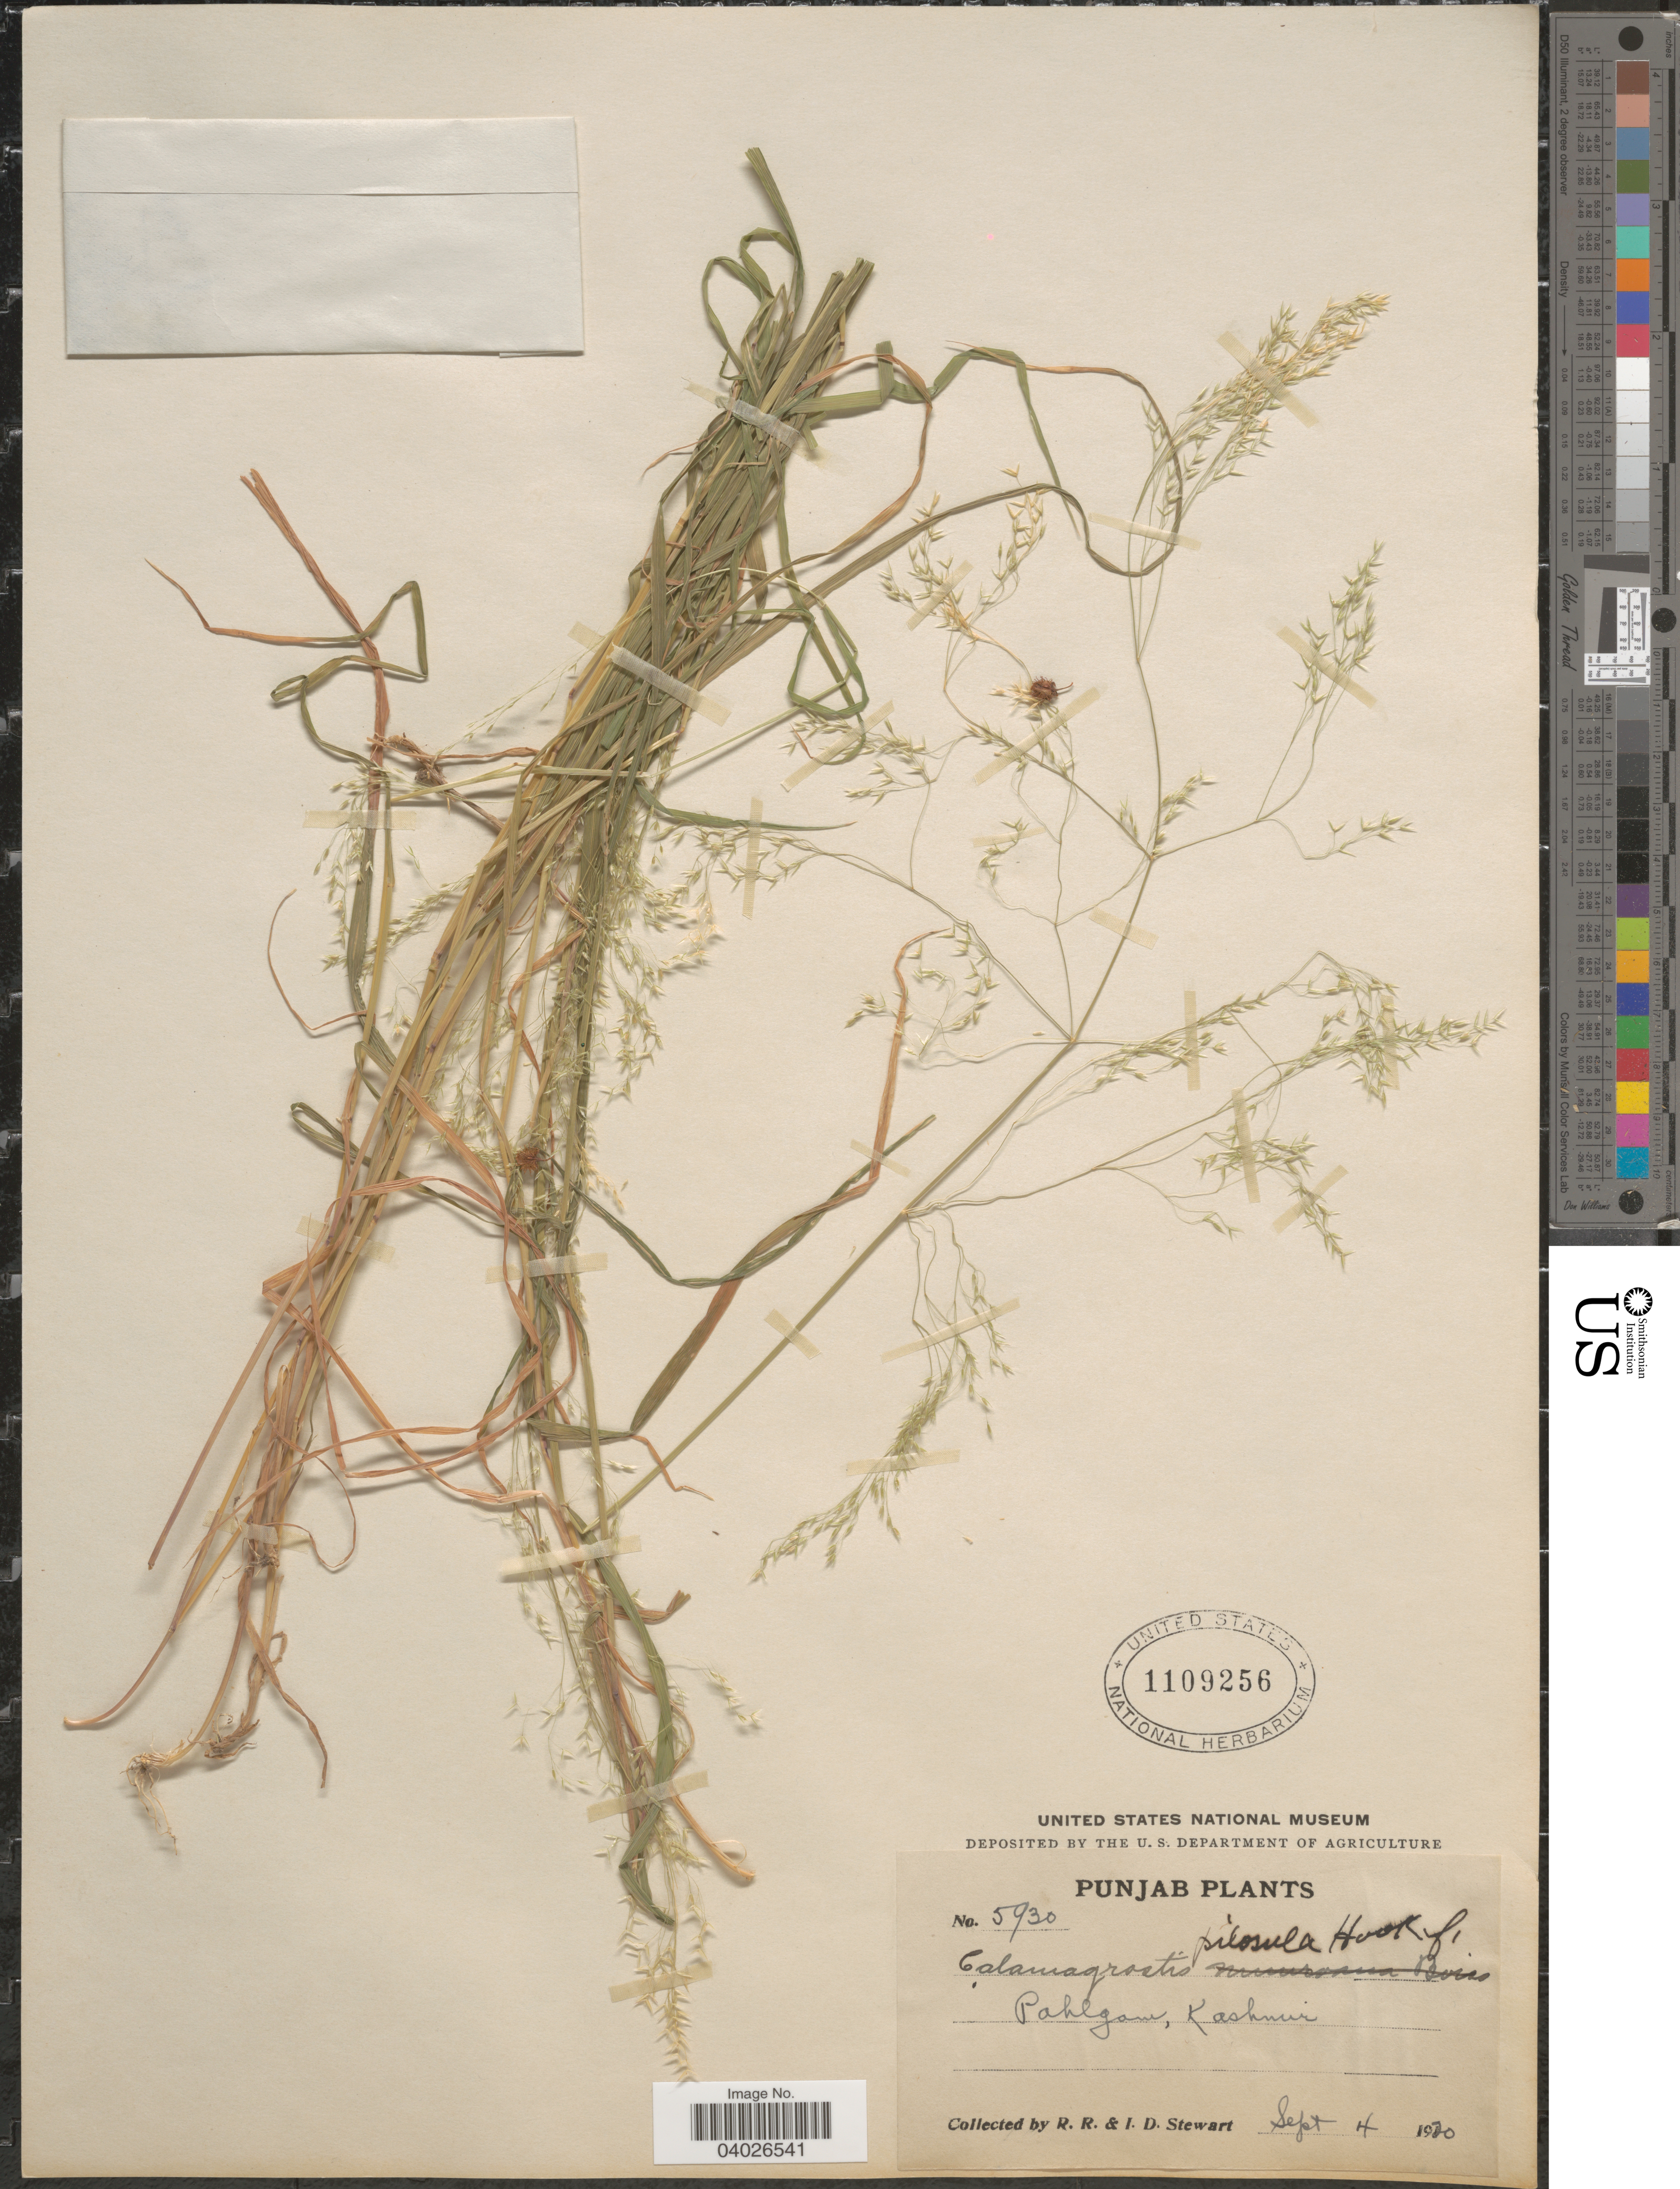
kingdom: Plantae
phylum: Tracheophyta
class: Liliopsida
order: Poales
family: Poaceae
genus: Agrostis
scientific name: Agrostis pilosula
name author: Trin.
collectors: R. Stewart & I. Stewart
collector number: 5930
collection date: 1920-09-04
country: India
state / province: Jammu and Kashmir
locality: Pahlgam, Kashmir.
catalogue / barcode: US 1109256